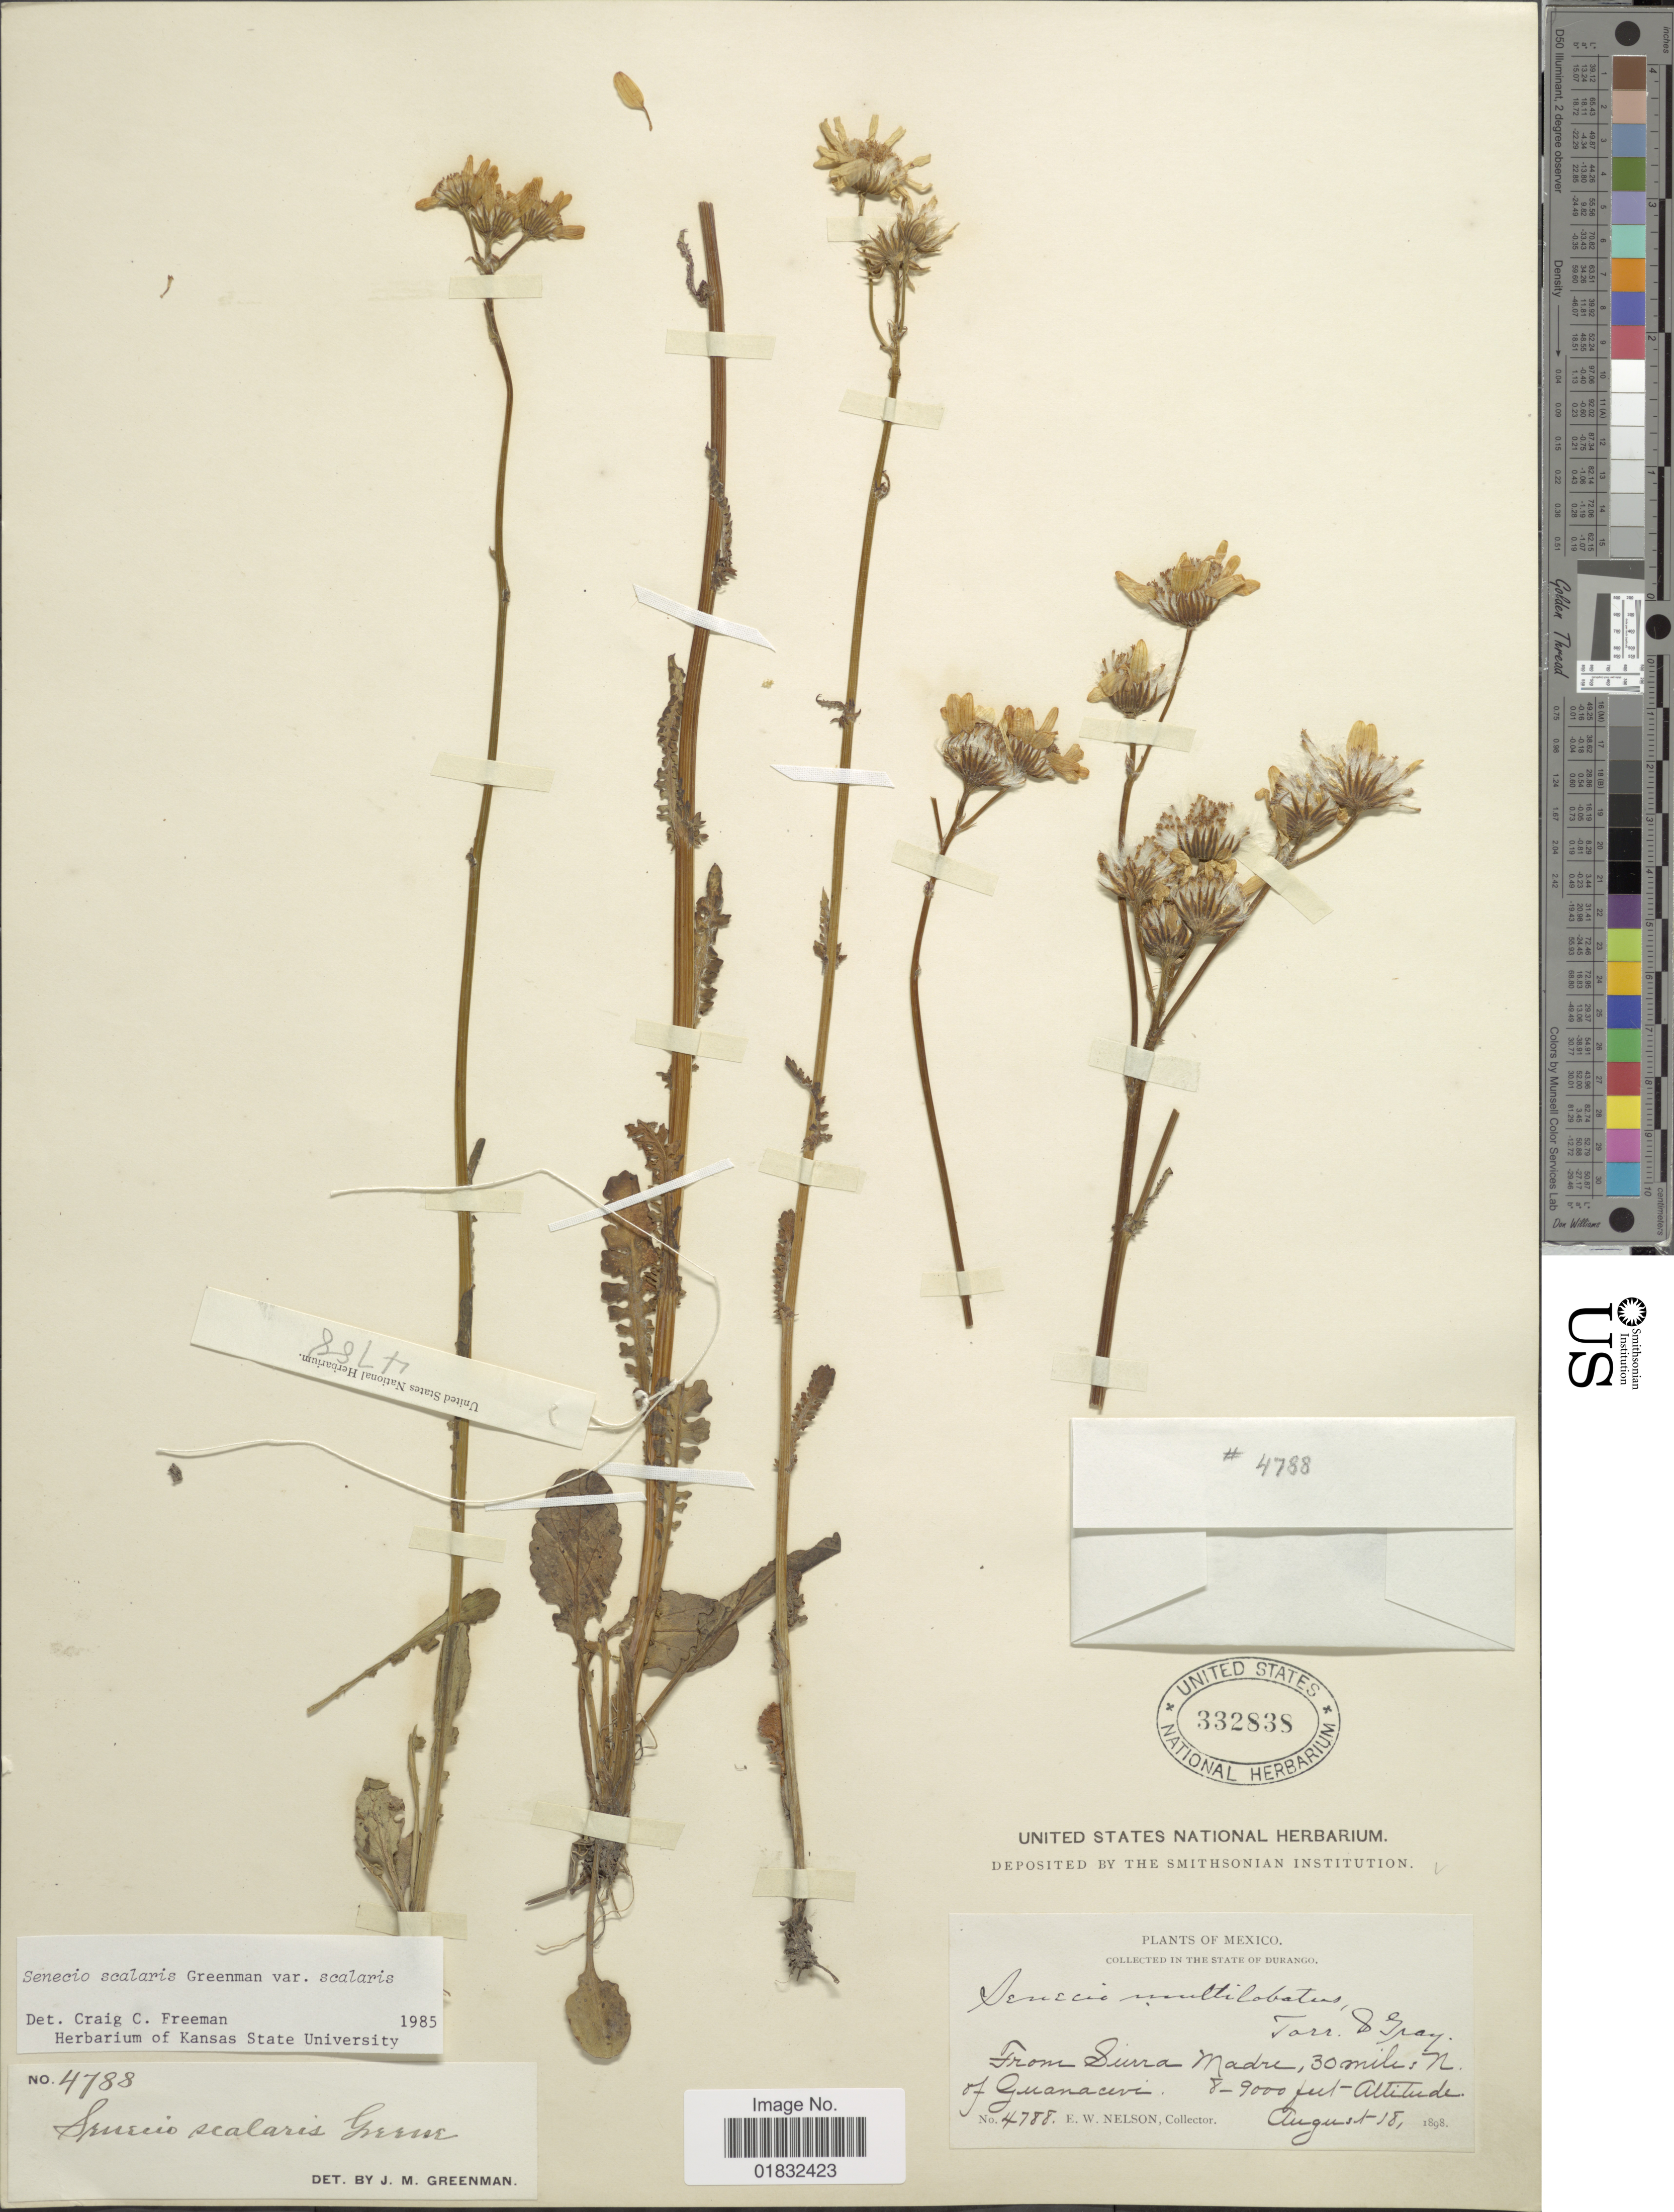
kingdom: Plantae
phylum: Tracheophyta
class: Magnoliopsida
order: Asterales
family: Asteraceae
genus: Packera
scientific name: Packera scalaris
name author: (Greene) C. Jeffrey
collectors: E. W. Nelson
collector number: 4788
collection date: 1898-08-18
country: Mexico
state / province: Durango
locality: From Sierra Madre, 30 miles N of Guanaceve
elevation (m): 2438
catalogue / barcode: US 332838